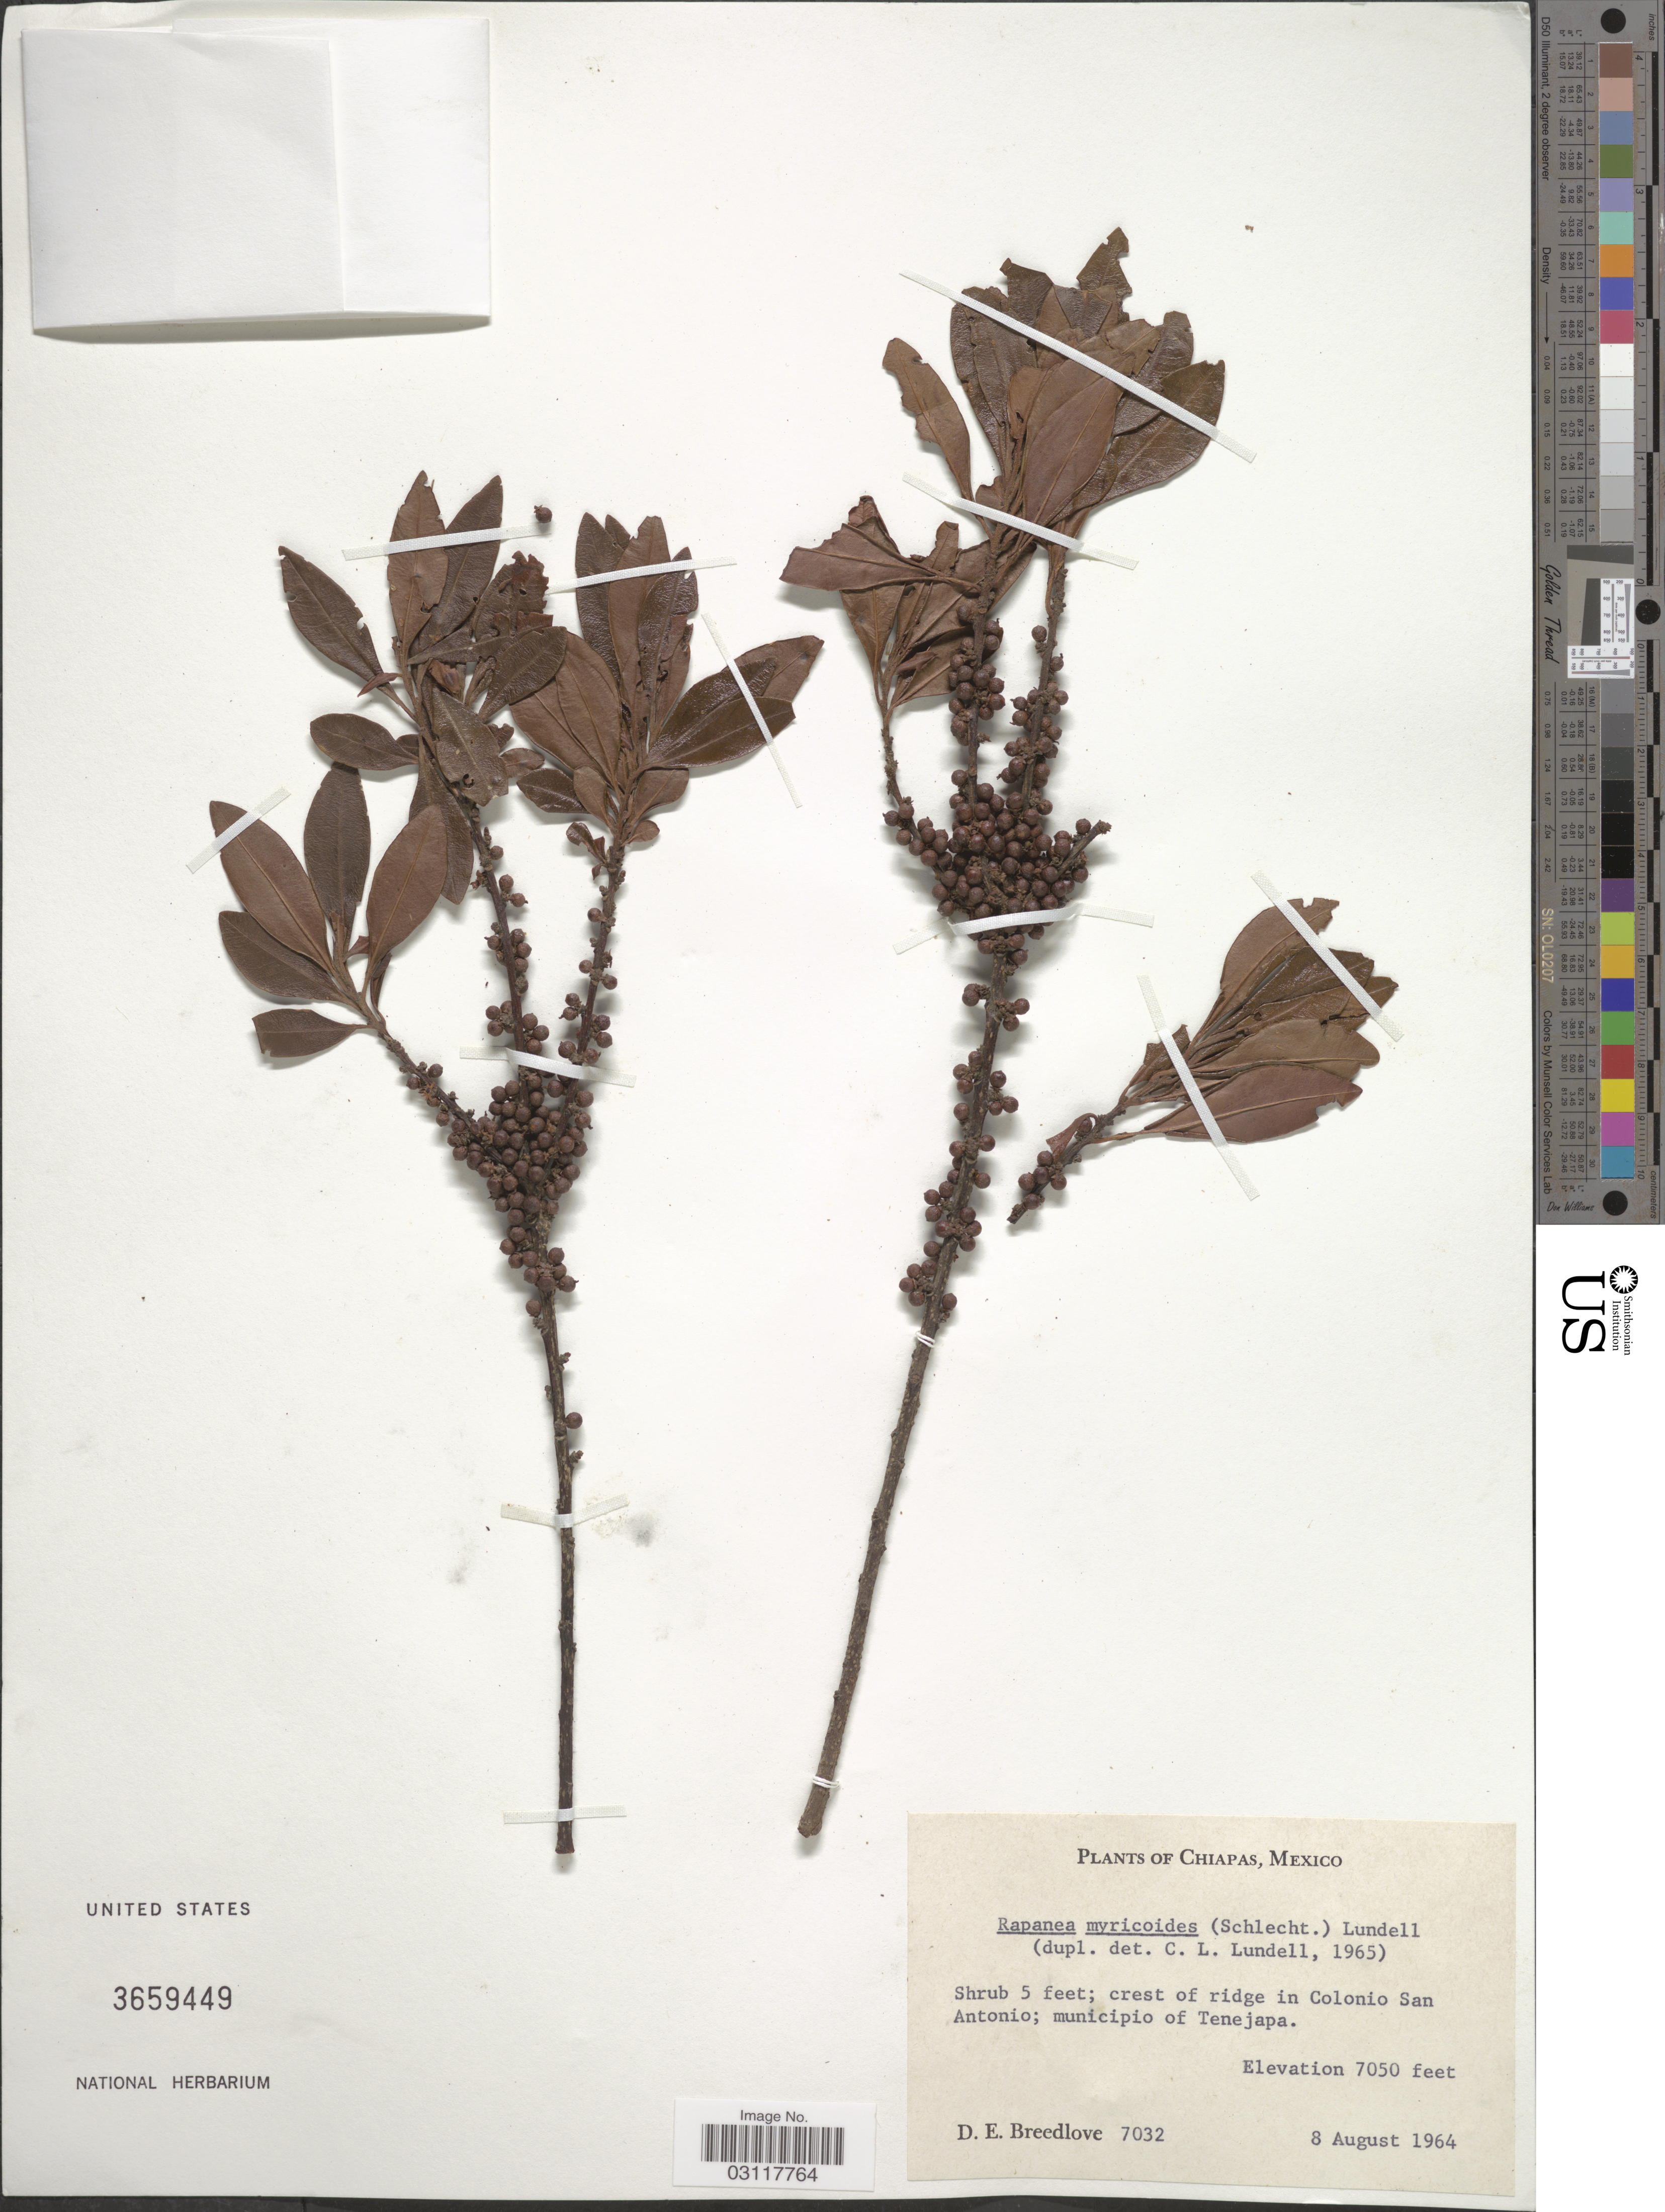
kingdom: Plantae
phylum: Tracheophyta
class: Magnoliopsida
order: Ericales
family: Primulaceae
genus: Rapanea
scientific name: Rapanea myricoides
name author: (Schltdl.) Lundell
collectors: D. E. Breedlove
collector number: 7032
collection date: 1964-08-08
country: Mexico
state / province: Chiapas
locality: Crest of ridge in Colonia San Antonio; municipio of Tenejapa.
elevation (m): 2149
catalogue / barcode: US 3659449